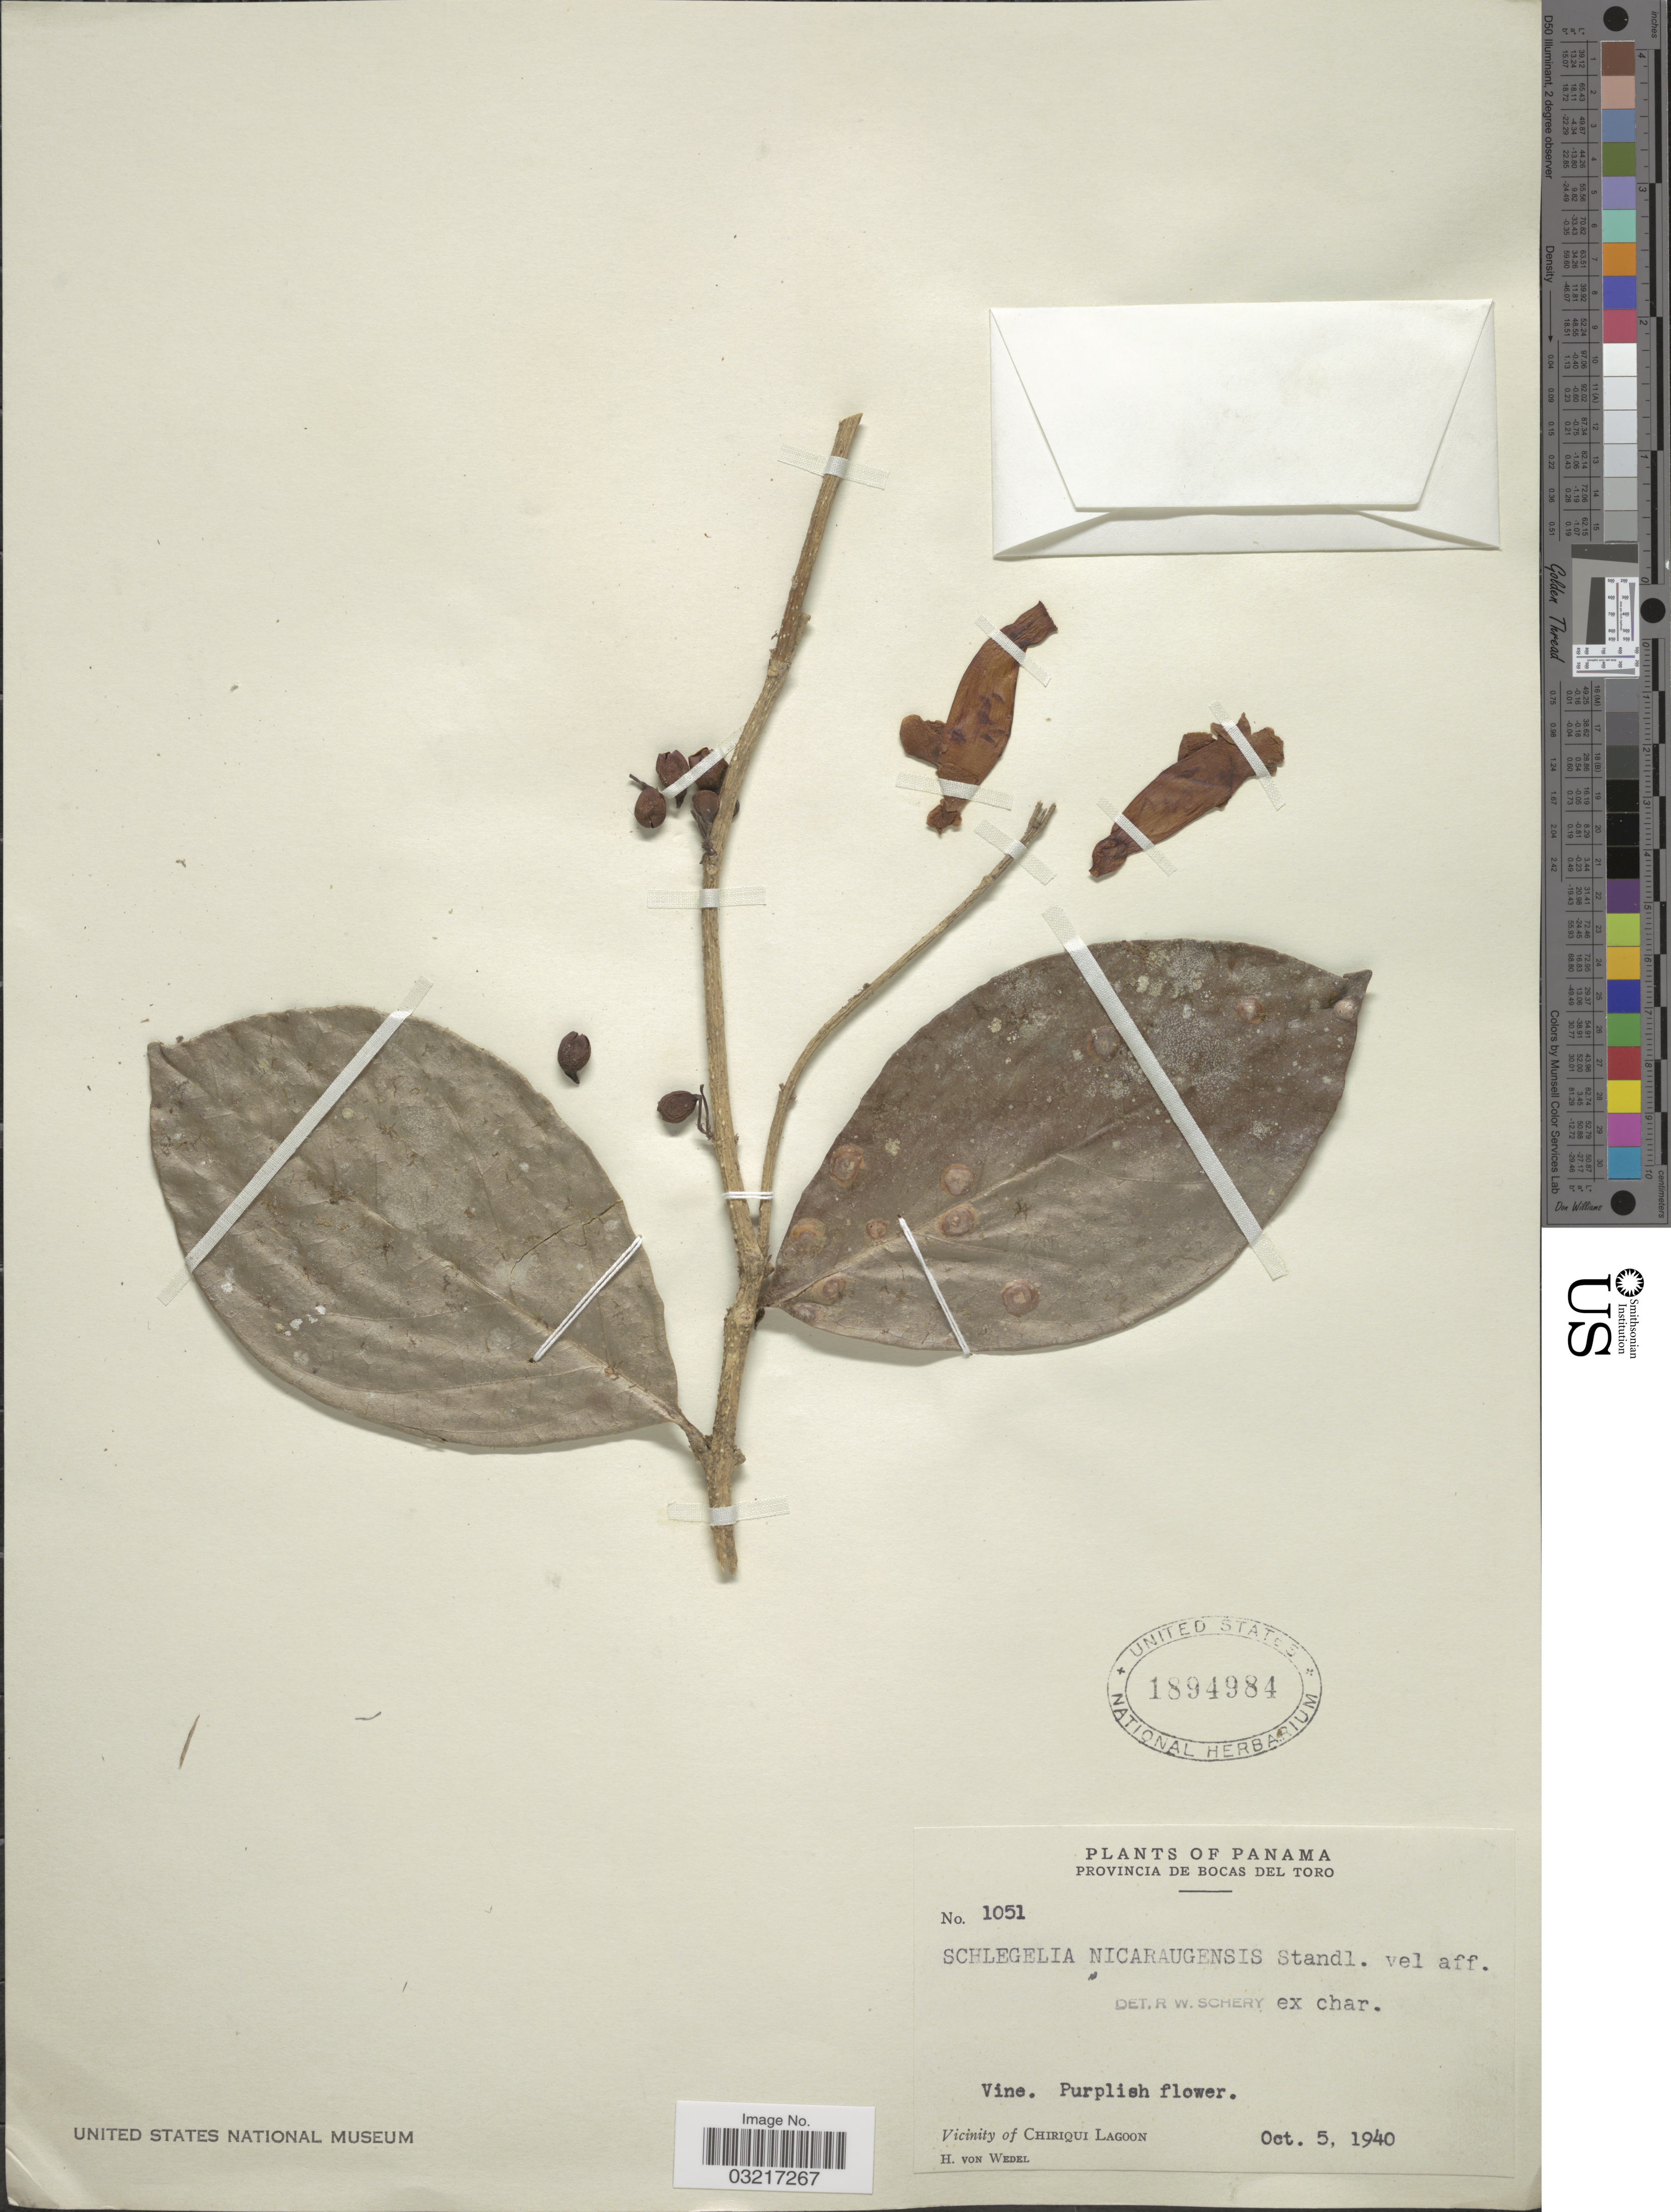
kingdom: Plantae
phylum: Tracheophyta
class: Magnoliopsida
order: Lamiales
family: Schlegeliaceae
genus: Schlegelia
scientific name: Schlegelia nicaraguensis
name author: Standl.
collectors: H. von Wedel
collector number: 1051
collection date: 1940-10-05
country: Panama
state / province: Bocas del Toro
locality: Vicinity of Chiriqui Lagoon.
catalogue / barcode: US 1894984